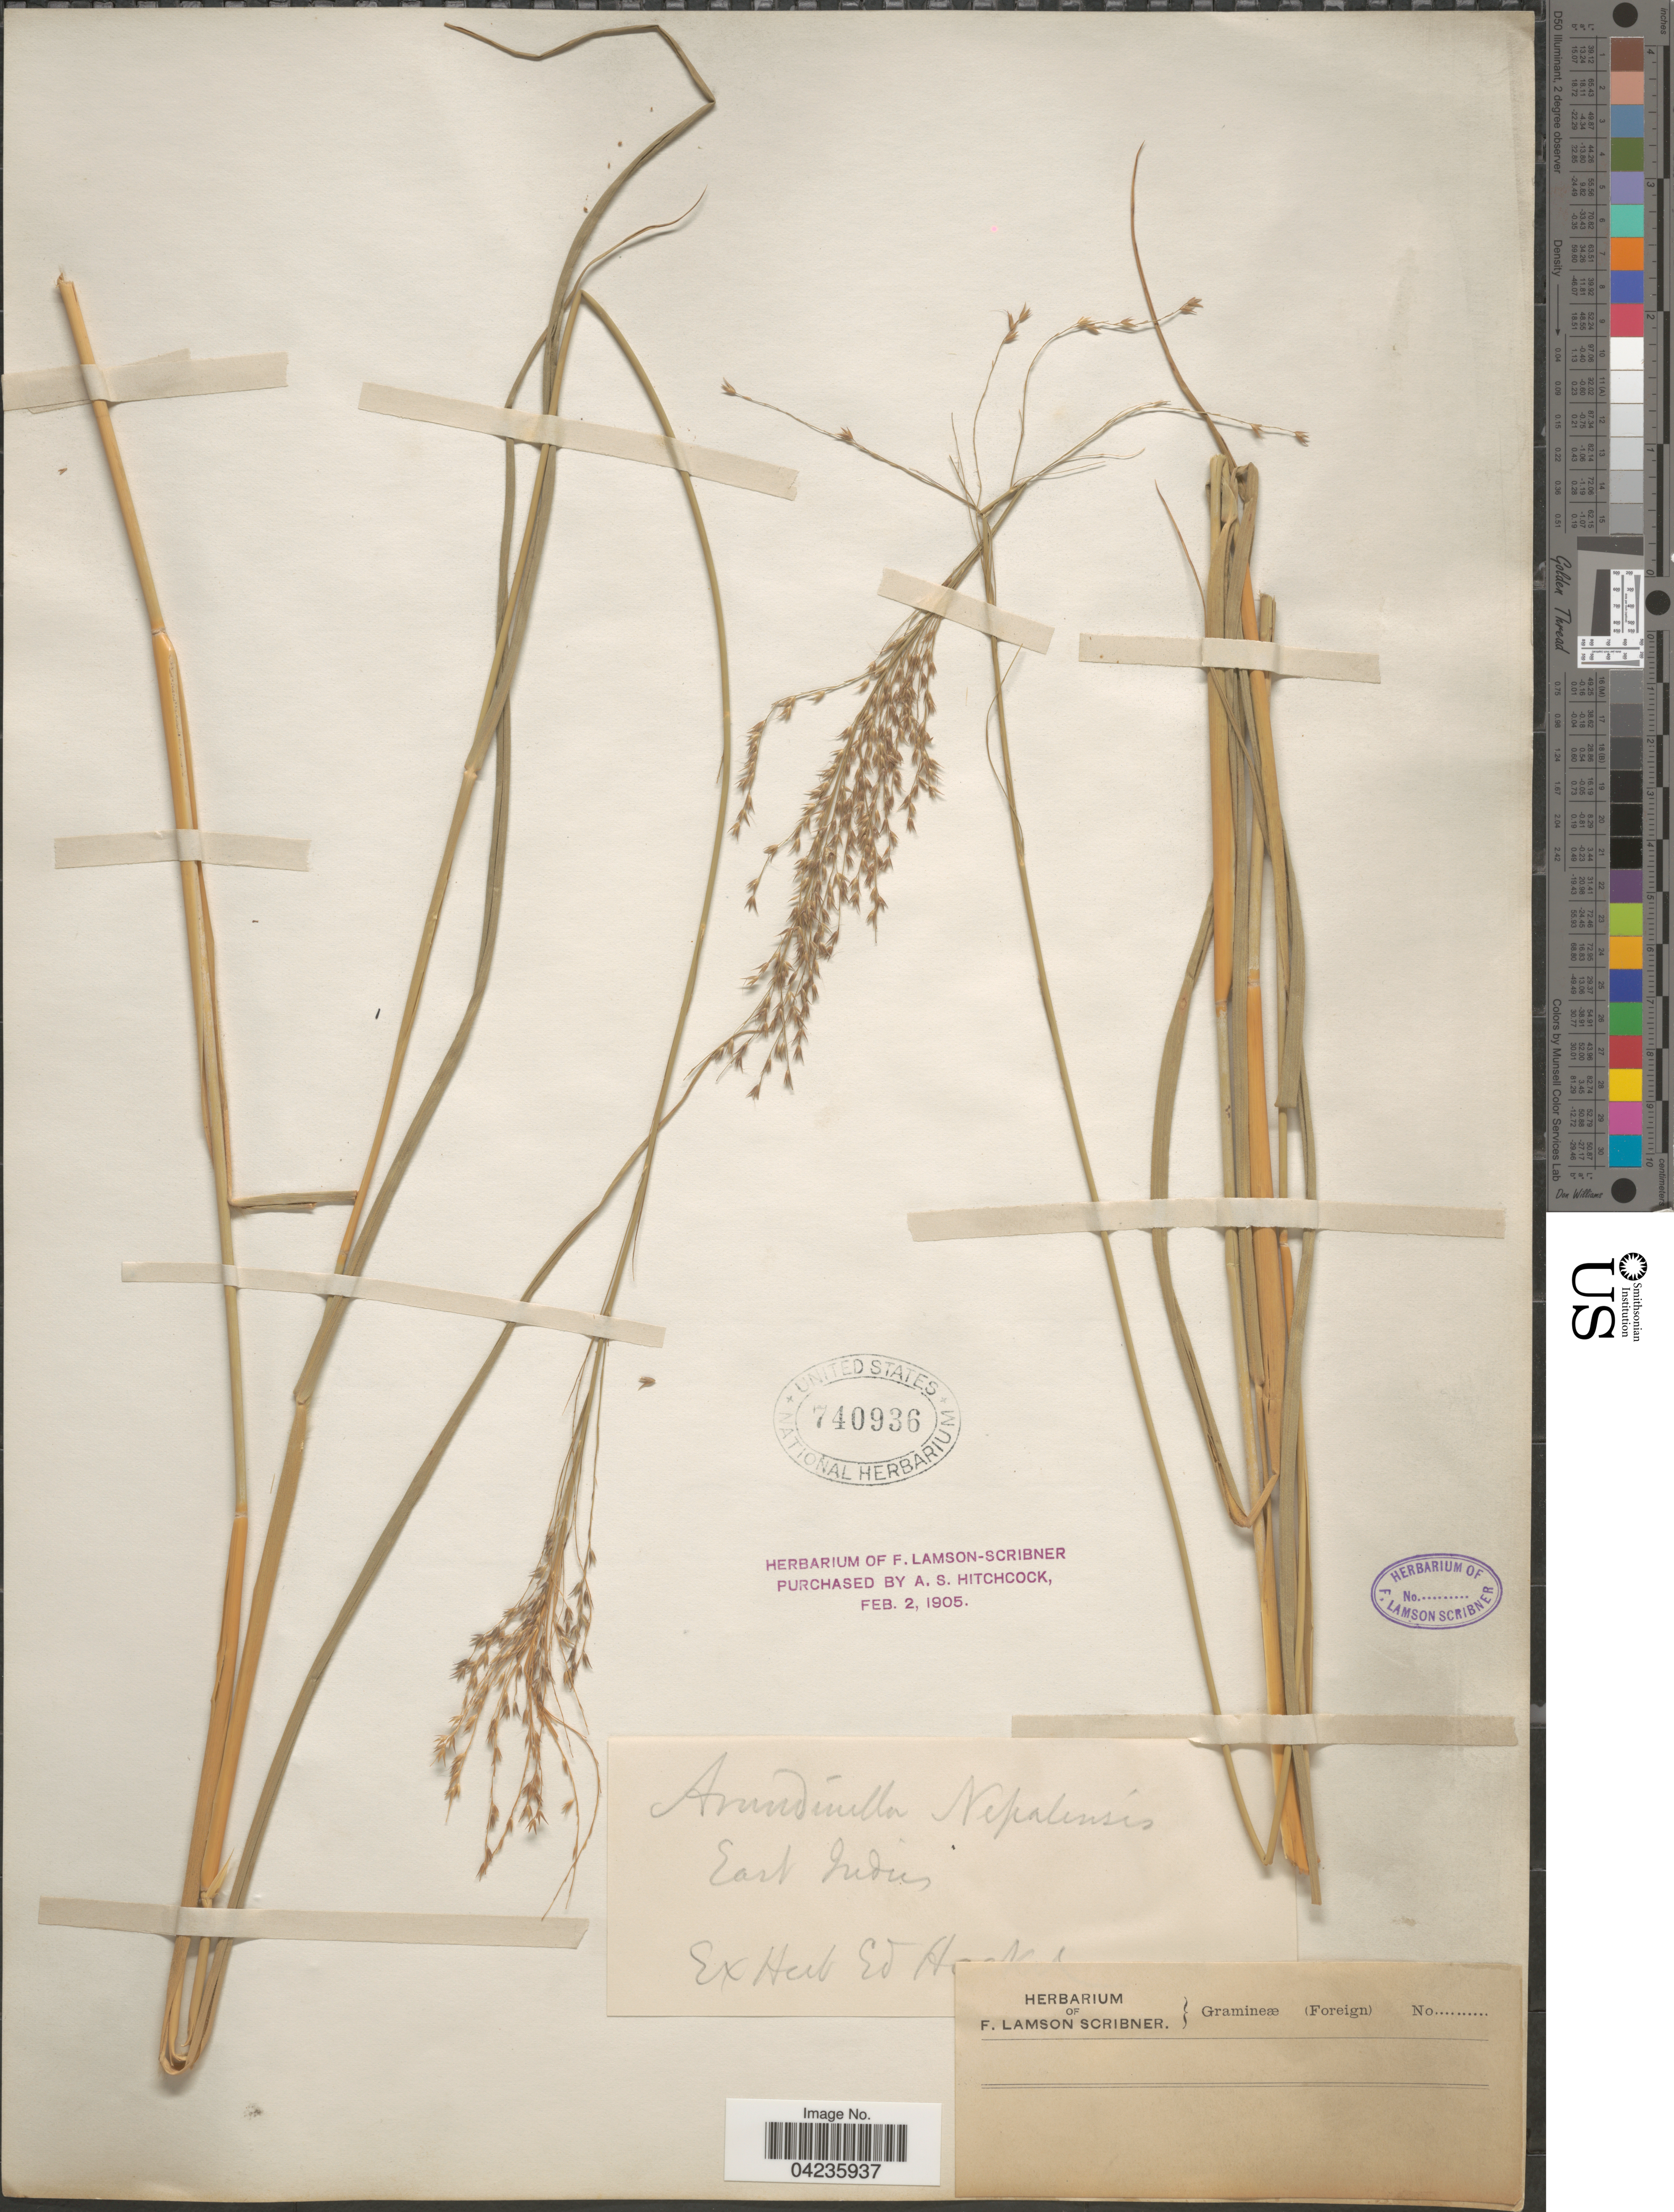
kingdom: Plantae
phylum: Tracheophyta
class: Liliopsida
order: Poales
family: Poaceae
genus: Arundinella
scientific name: Arundinella nepalensis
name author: Trin.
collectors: ex herb. E. Hackel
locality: East Indies.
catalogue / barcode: US 740936